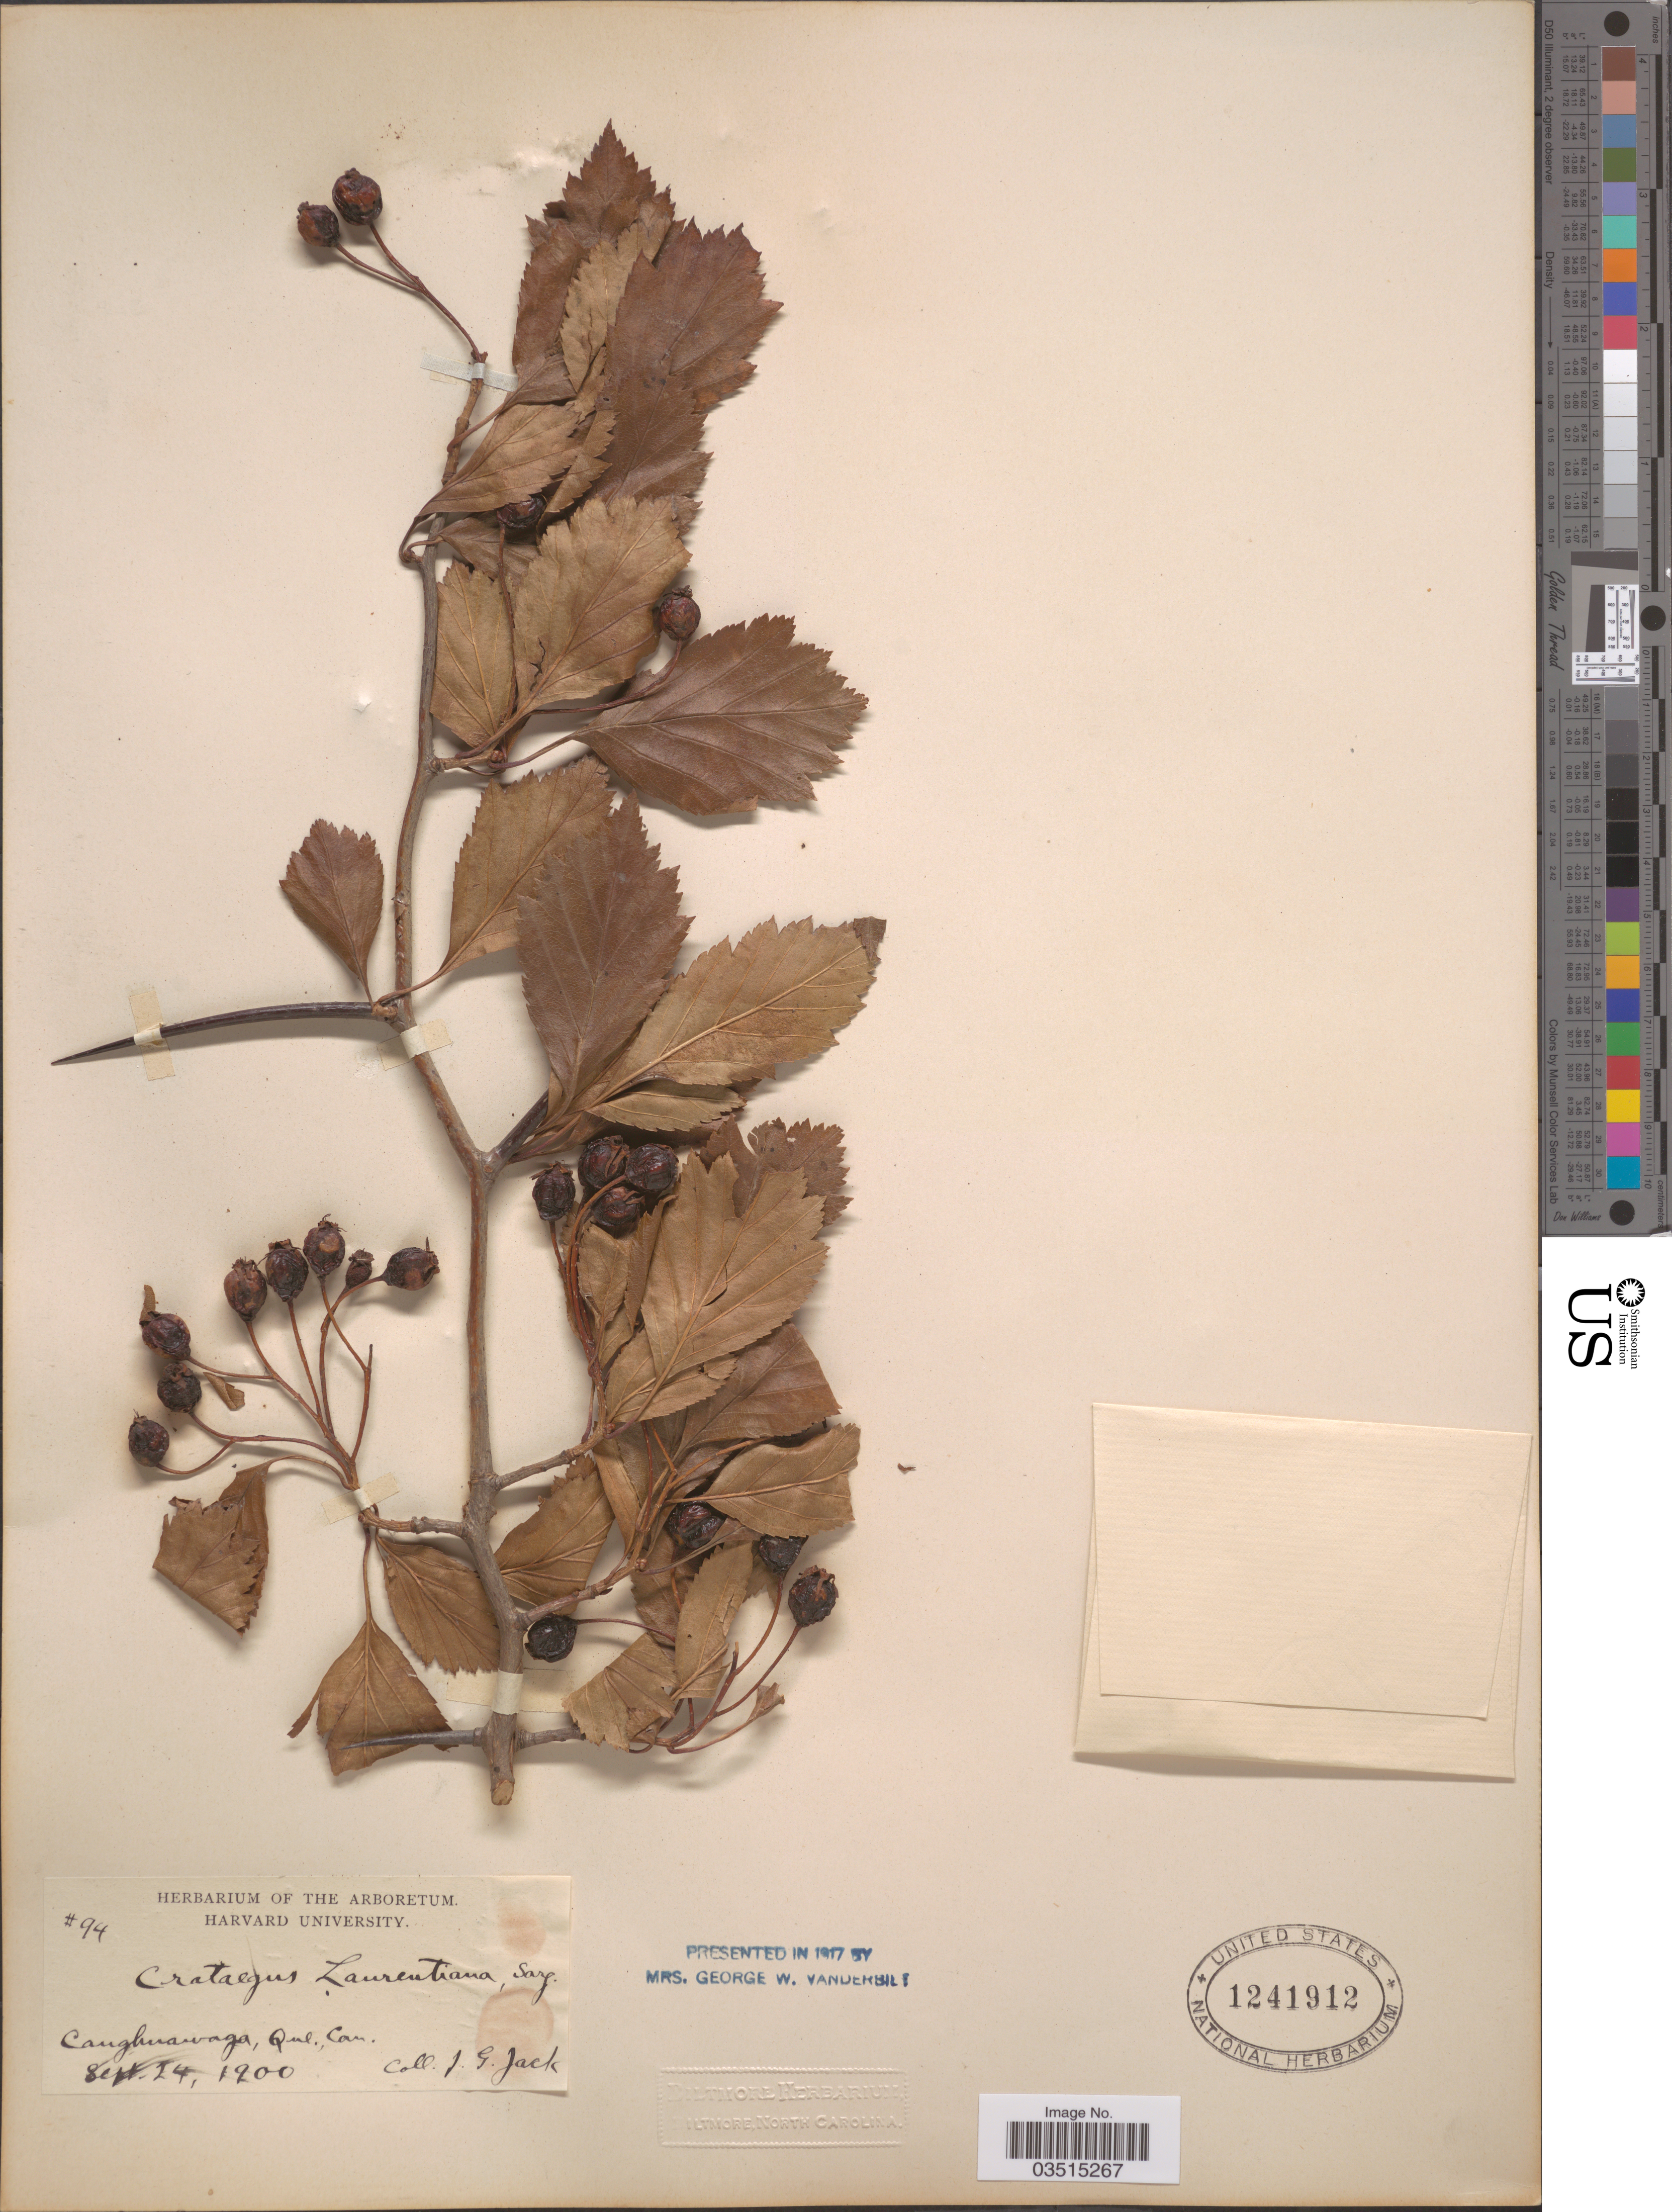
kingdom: Plantae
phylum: Tracheophyta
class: Magnoliopsida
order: Rosales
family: Rosaceae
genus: Crataegus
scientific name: Crataegus laurentiana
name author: Sarg.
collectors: J. G. Jack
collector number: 94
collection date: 1900-09-24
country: Canada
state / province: Quebec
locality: Caughnawaga.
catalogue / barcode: US 1241912